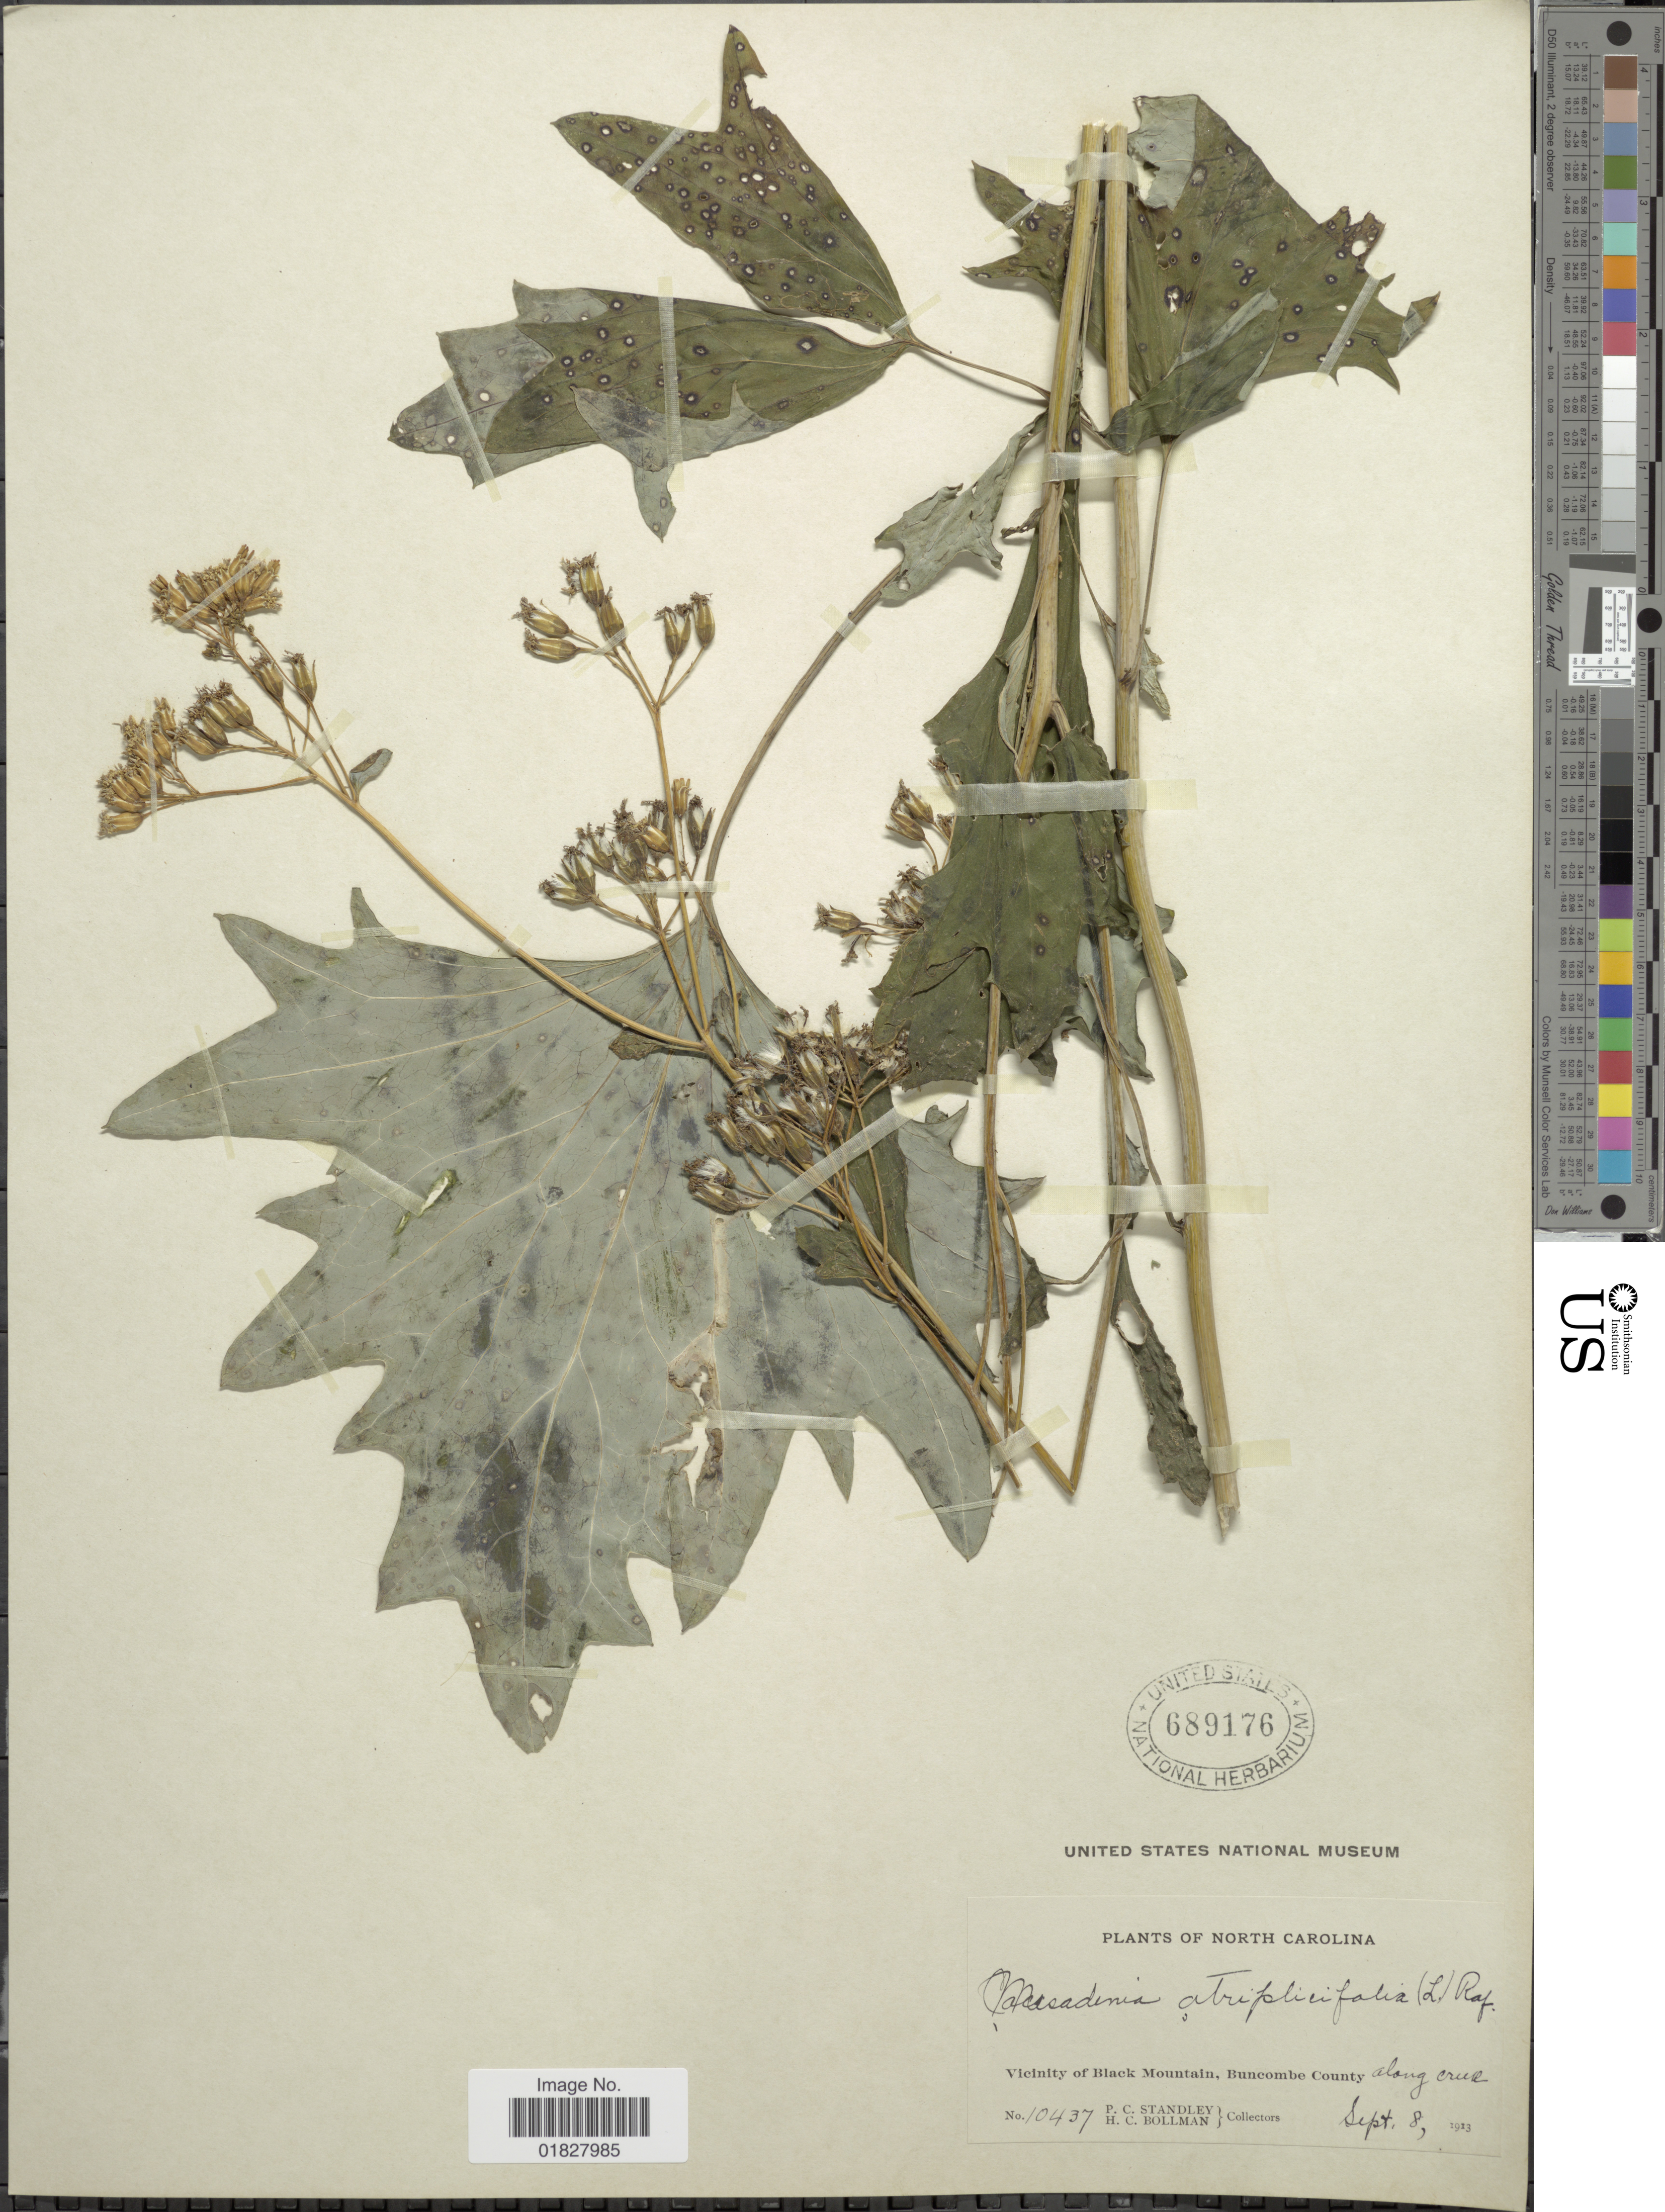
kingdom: Plantae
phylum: Tracheophyta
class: Magnoliopsida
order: Asterales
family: Asteraceae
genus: Arnoglossum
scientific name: Arnoglossum atriplicifolium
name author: (L.) H. Rob.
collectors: P. C. Standley & H. C. Bollman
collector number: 10437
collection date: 1913-09-08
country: United States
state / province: North Carolina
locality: Vicinity of Black Mountain, Buncombe County long creek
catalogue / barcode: US 689176